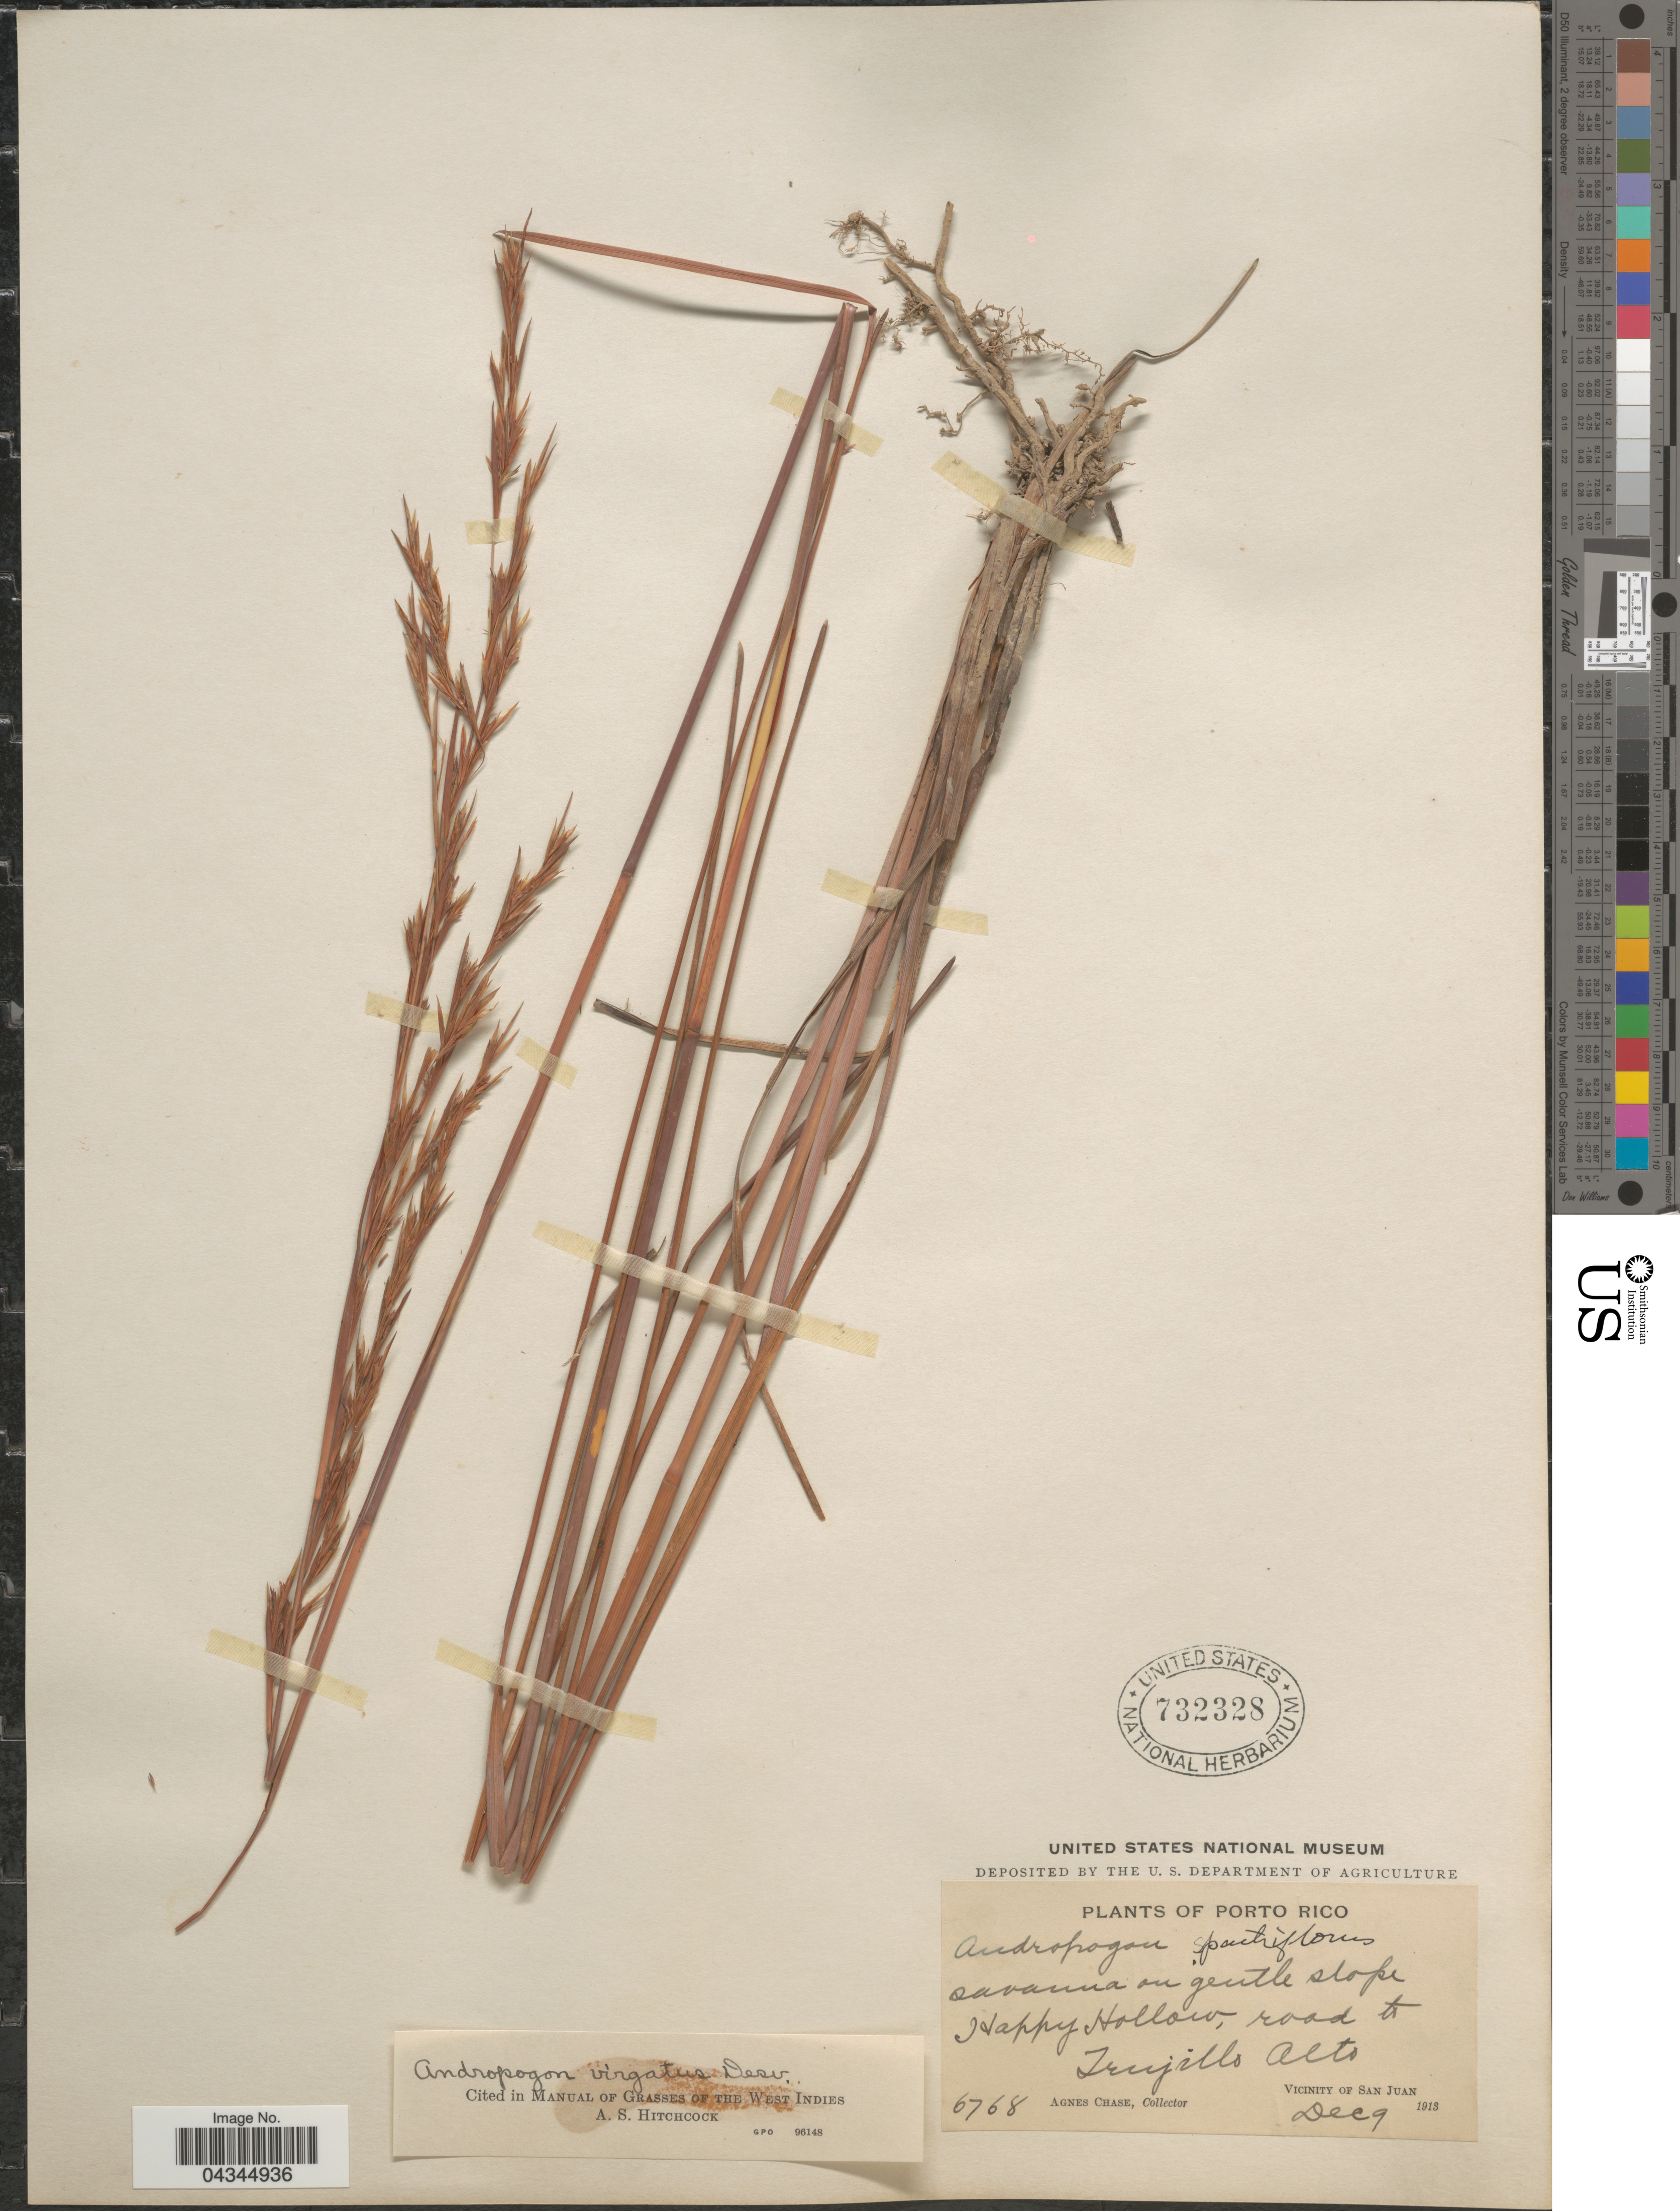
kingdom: Plantae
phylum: Tracheophyta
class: Liliopsida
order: Poales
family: Poaceae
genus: Andropogon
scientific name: Andropogon virgatus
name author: Desv. ex Ham.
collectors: A. Chase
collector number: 6768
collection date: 1913-12-09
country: Puerto Rico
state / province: San Juan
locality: Savanna gentle slope Happy Hollow, road to Trujillo Alto. Vicinity of San Juan.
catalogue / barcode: US 732328